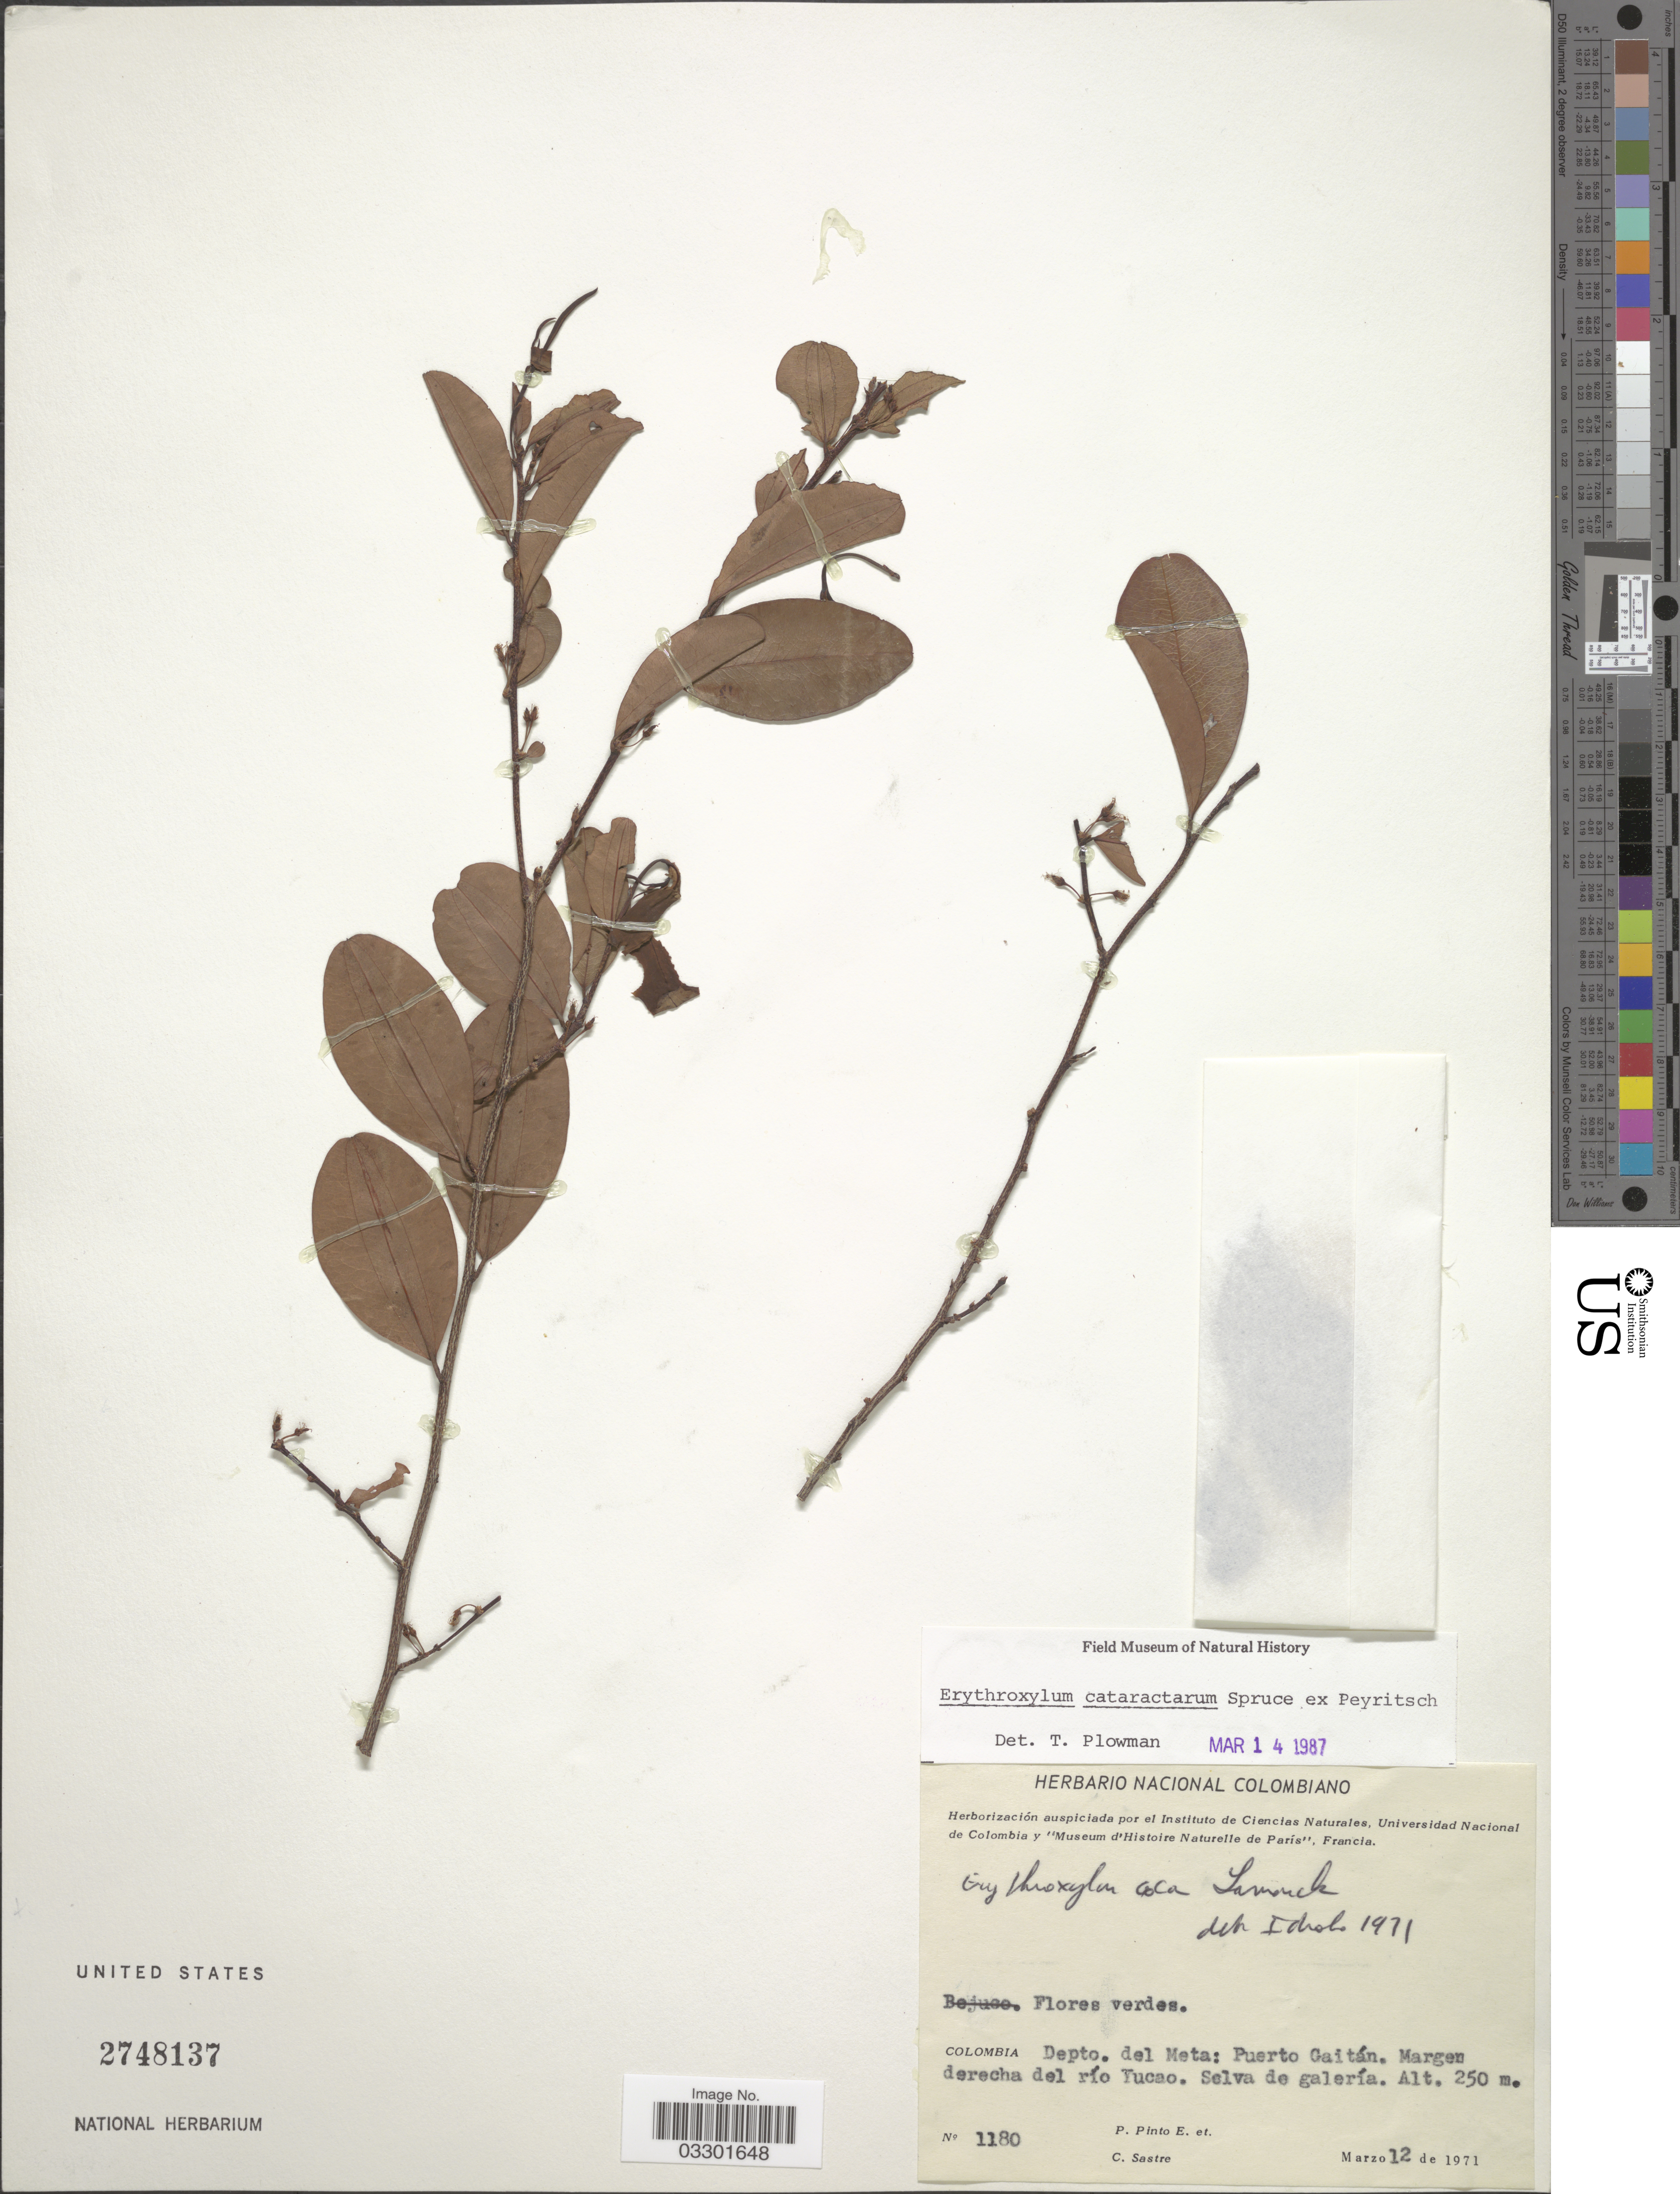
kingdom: Plantae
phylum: Tracheophyta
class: Magnoliopsida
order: Malpighiales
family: Erythroxylaceae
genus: Erythroxylum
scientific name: Erythroxylum cataractarum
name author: Spruce ex Peyr.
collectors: P. Pinto E. & C. Sastre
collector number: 1180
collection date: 1971-03-12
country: Colombia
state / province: Meta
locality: Depto. del Meta: Puerto Gaitán. Margen derecha del río Tucao.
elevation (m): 250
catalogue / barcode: US 2748137